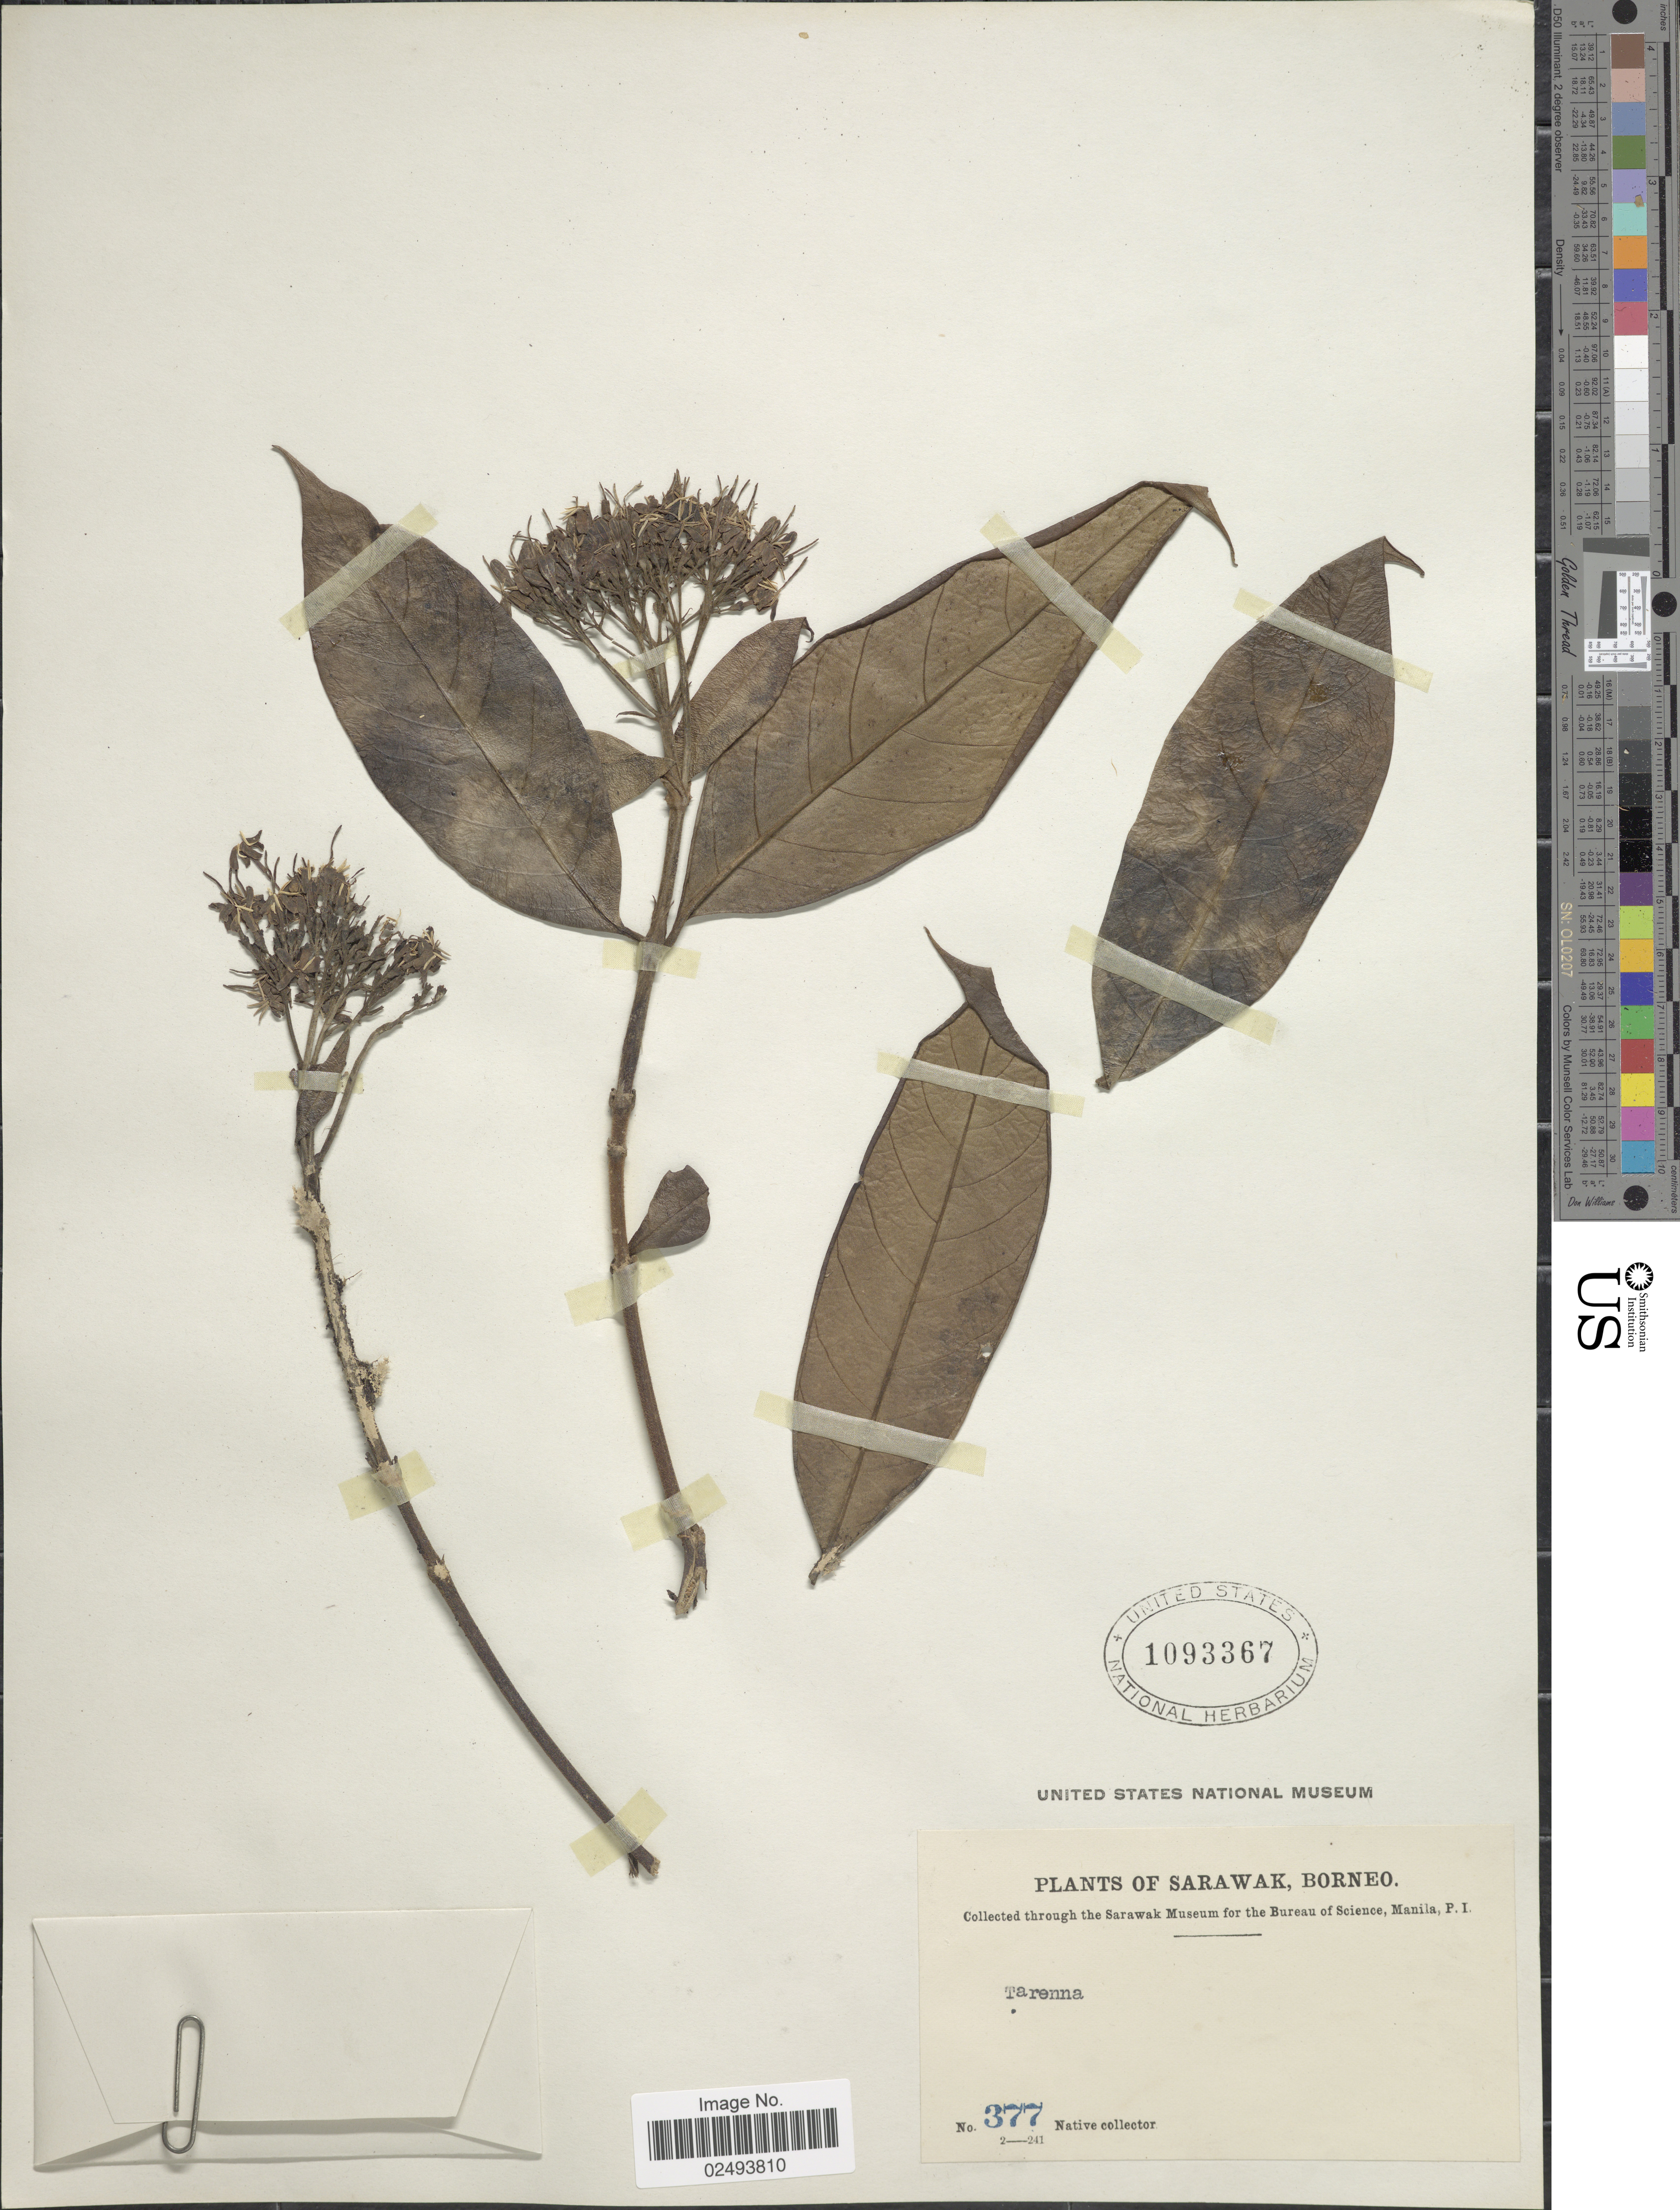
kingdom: Plantae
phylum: Tracheophyta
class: Magnoliopsida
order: Gentianales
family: Rubiaceae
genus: Tarenna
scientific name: Tarenna sp.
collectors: Native collector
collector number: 377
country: Malaysia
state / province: Sarawak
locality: Borneo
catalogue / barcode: US 1093367